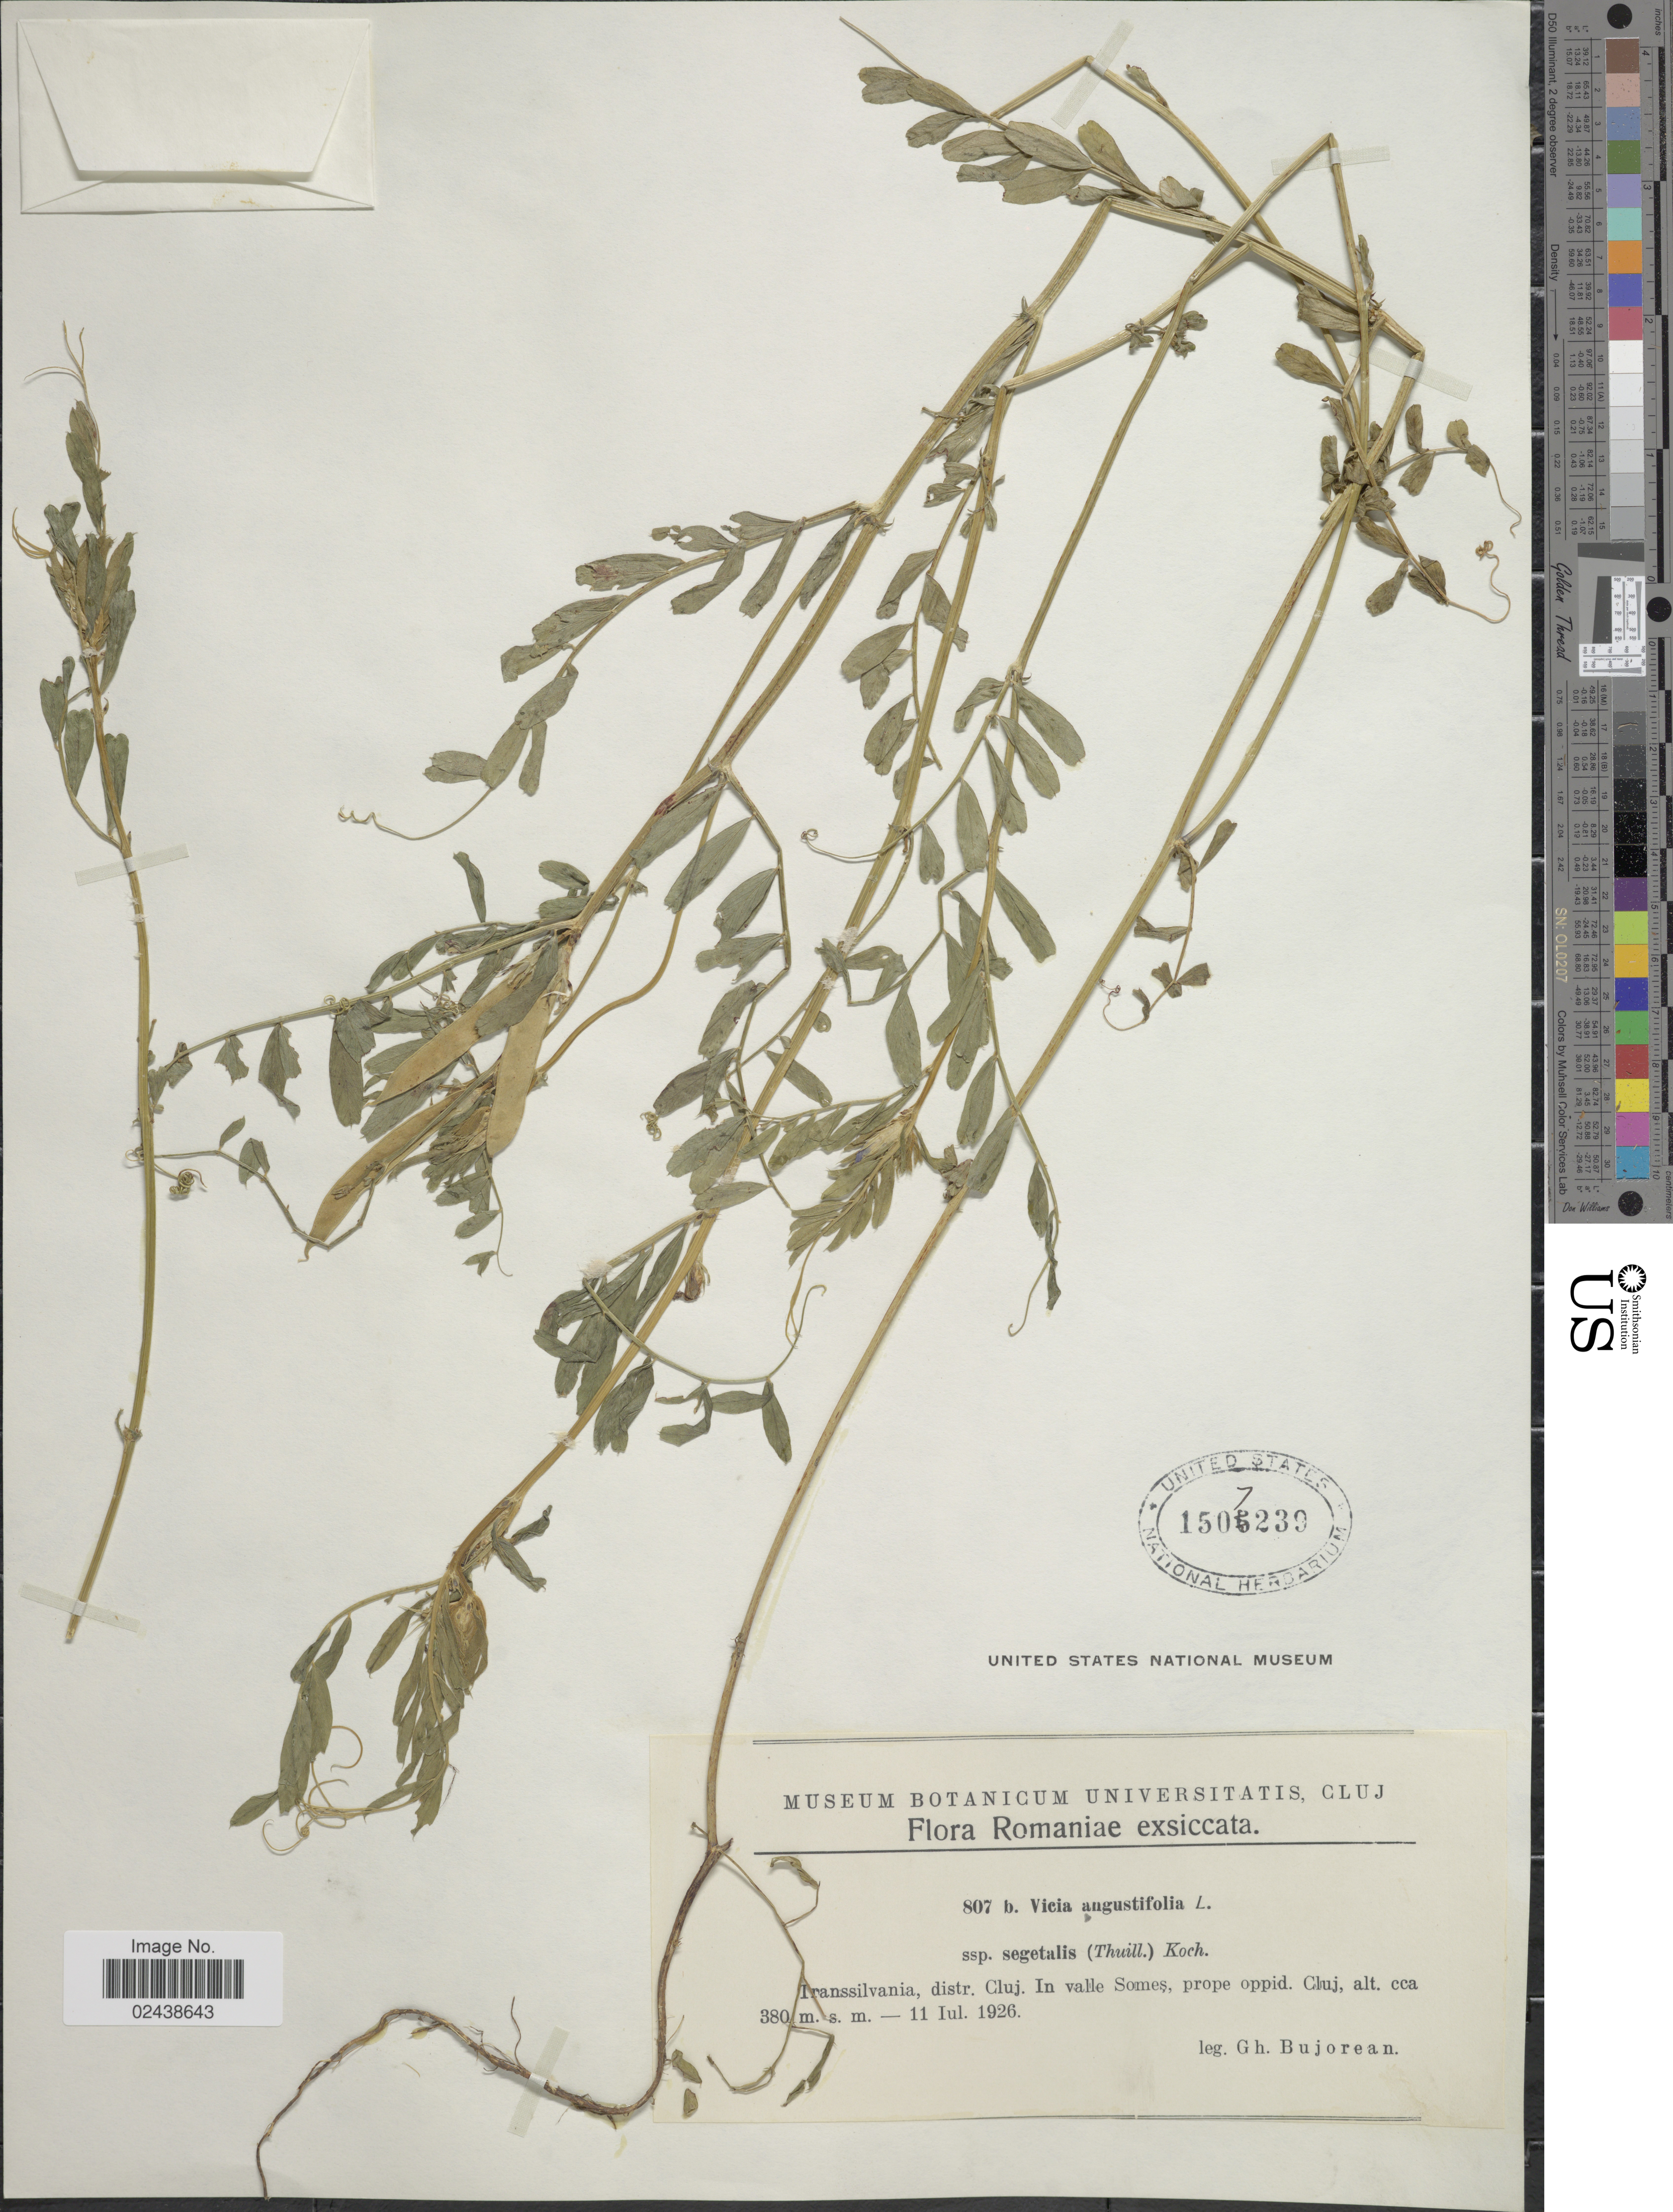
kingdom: Plantae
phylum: Tracheophyta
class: Magnoliopsida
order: Fabales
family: Fabaceae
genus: Vicia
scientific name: Vicia angustifolia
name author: L.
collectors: G. Bujorean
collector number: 807b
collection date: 1926-07-11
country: Romania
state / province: Cluj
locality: Romaniae. Transsilvania. In valle Somes, prope oppid. Cluj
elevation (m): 380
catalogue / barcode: US 1507239